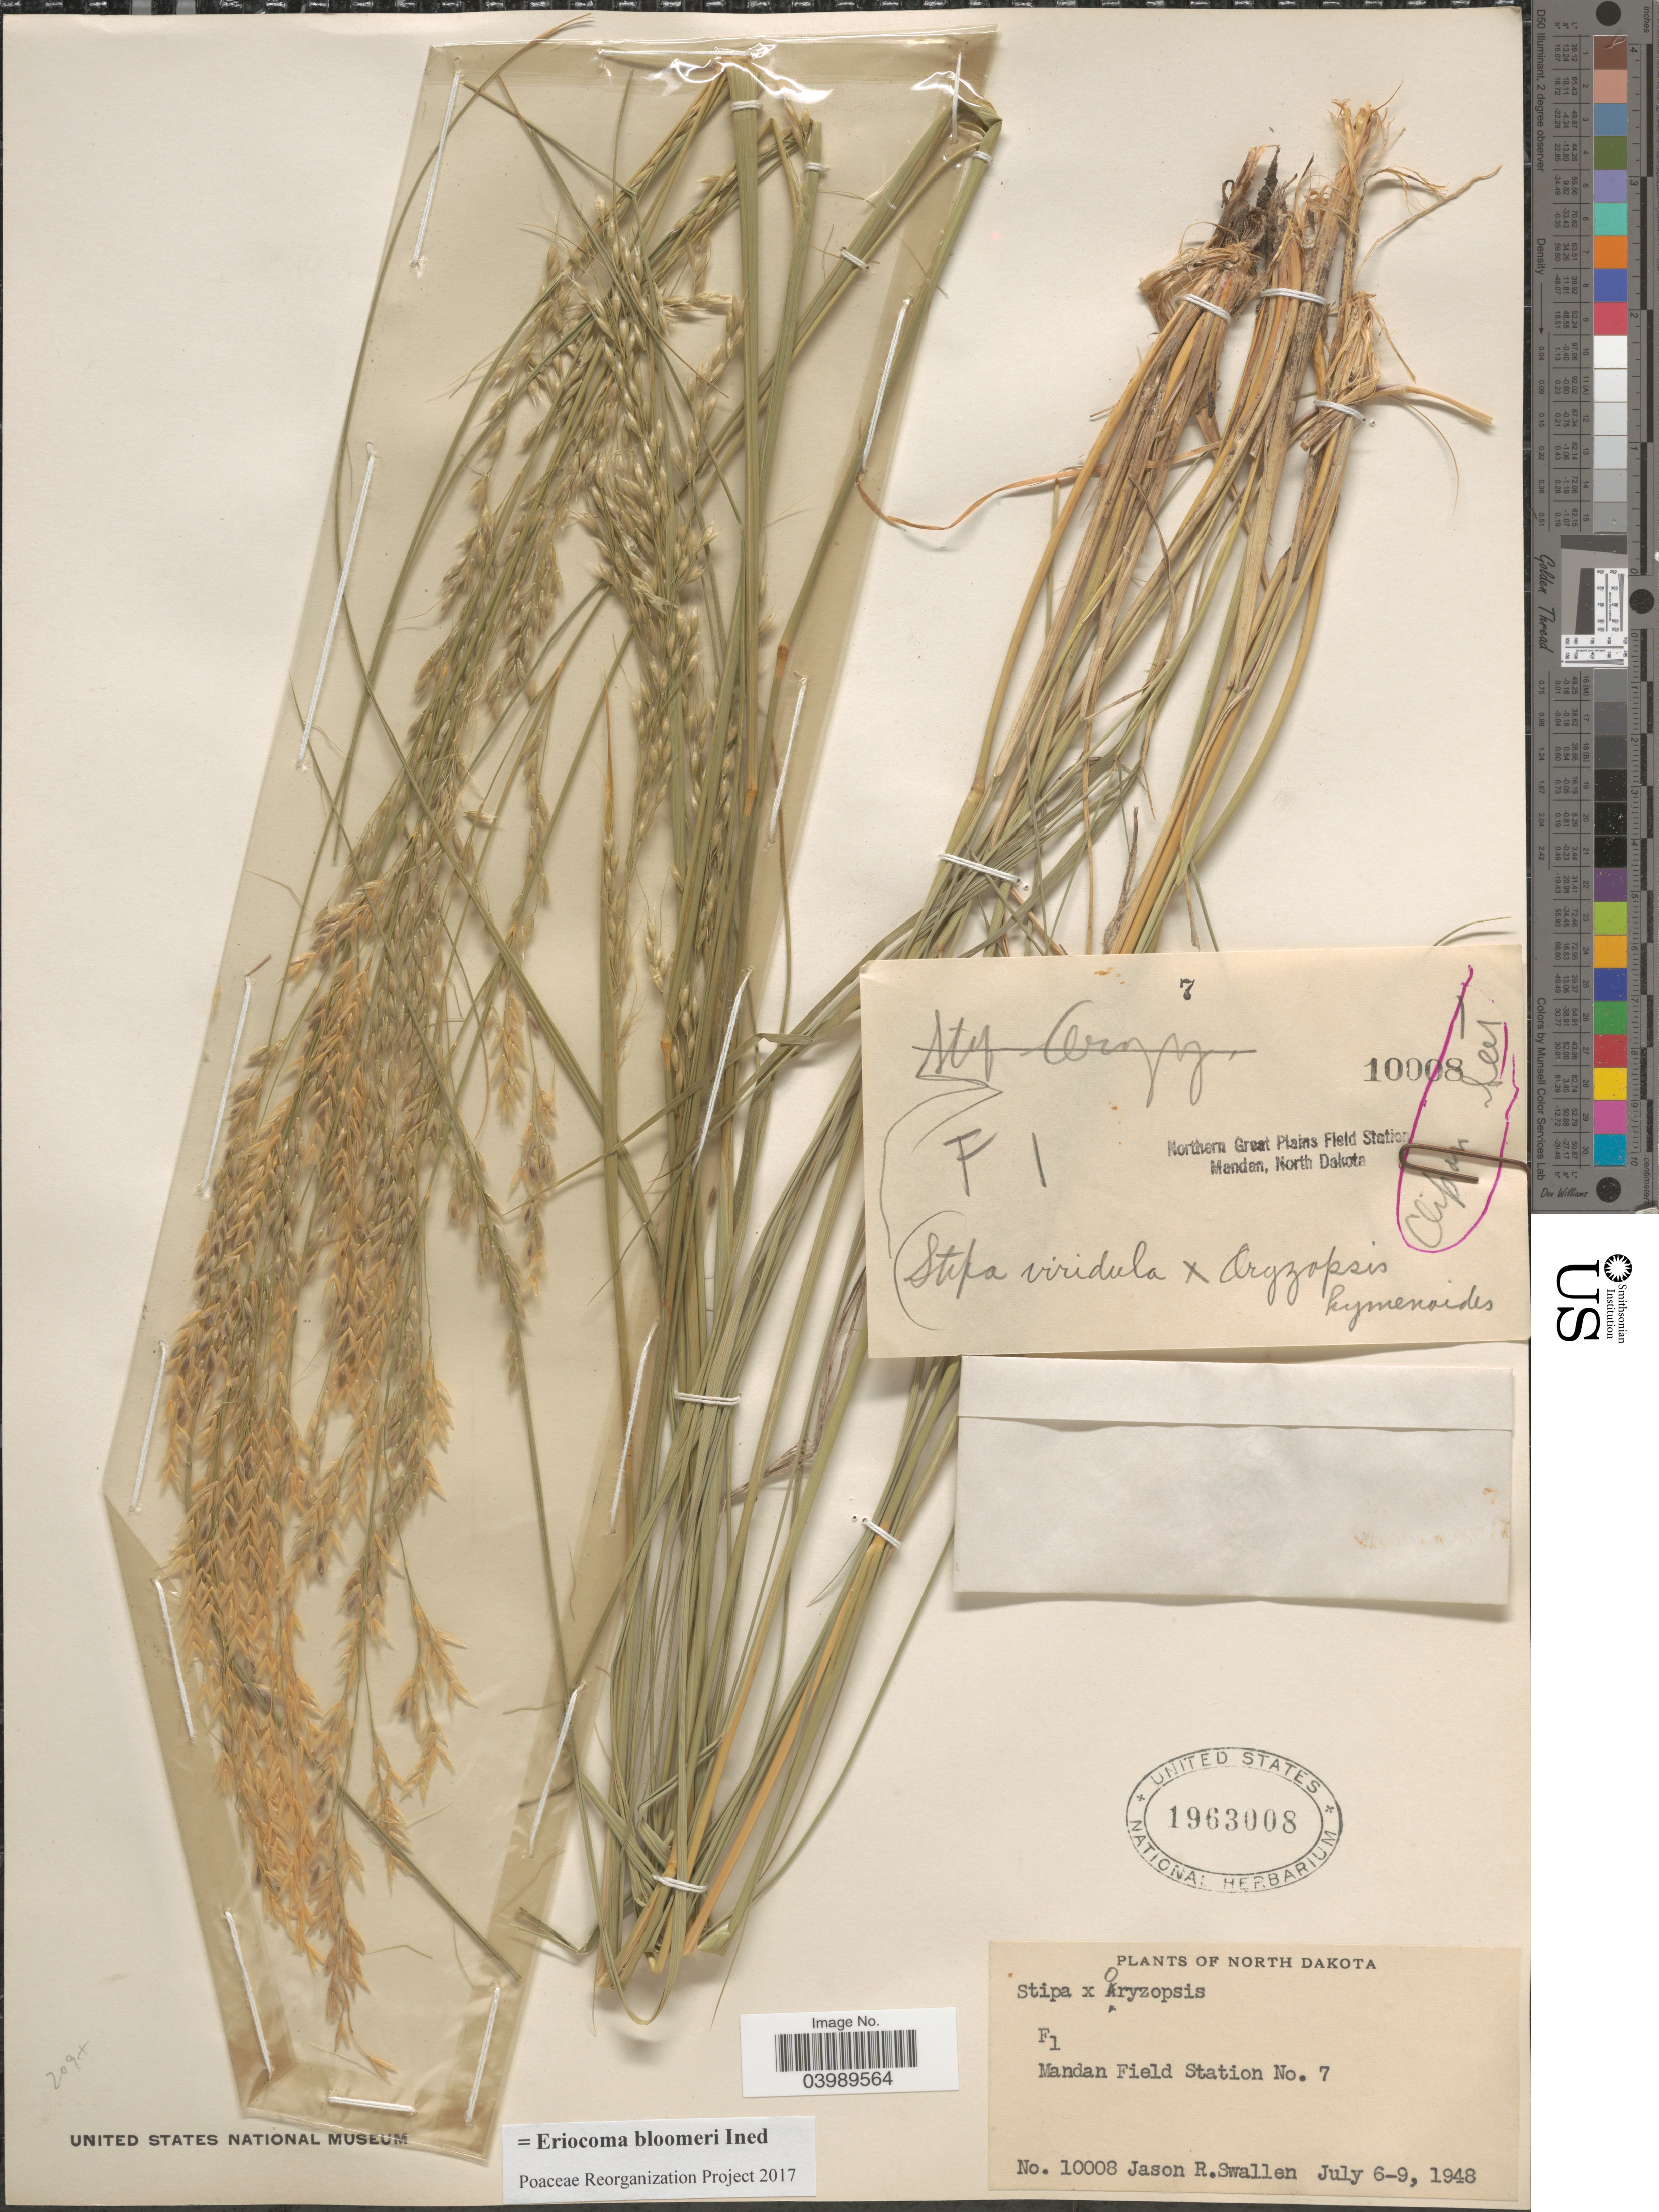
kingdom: Plantae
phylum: Tracheophyta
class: Liliopsida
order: Poales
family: Poaceae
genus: Eriocoma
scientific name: Eriocoma bloomeri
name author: Romasch.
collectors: J. R. Swallen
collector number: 10008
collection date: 1948-07-06/1948-07-09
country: United States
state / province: North Dakota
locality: Mandan Field Station No. 7.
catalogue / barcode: US 1963008